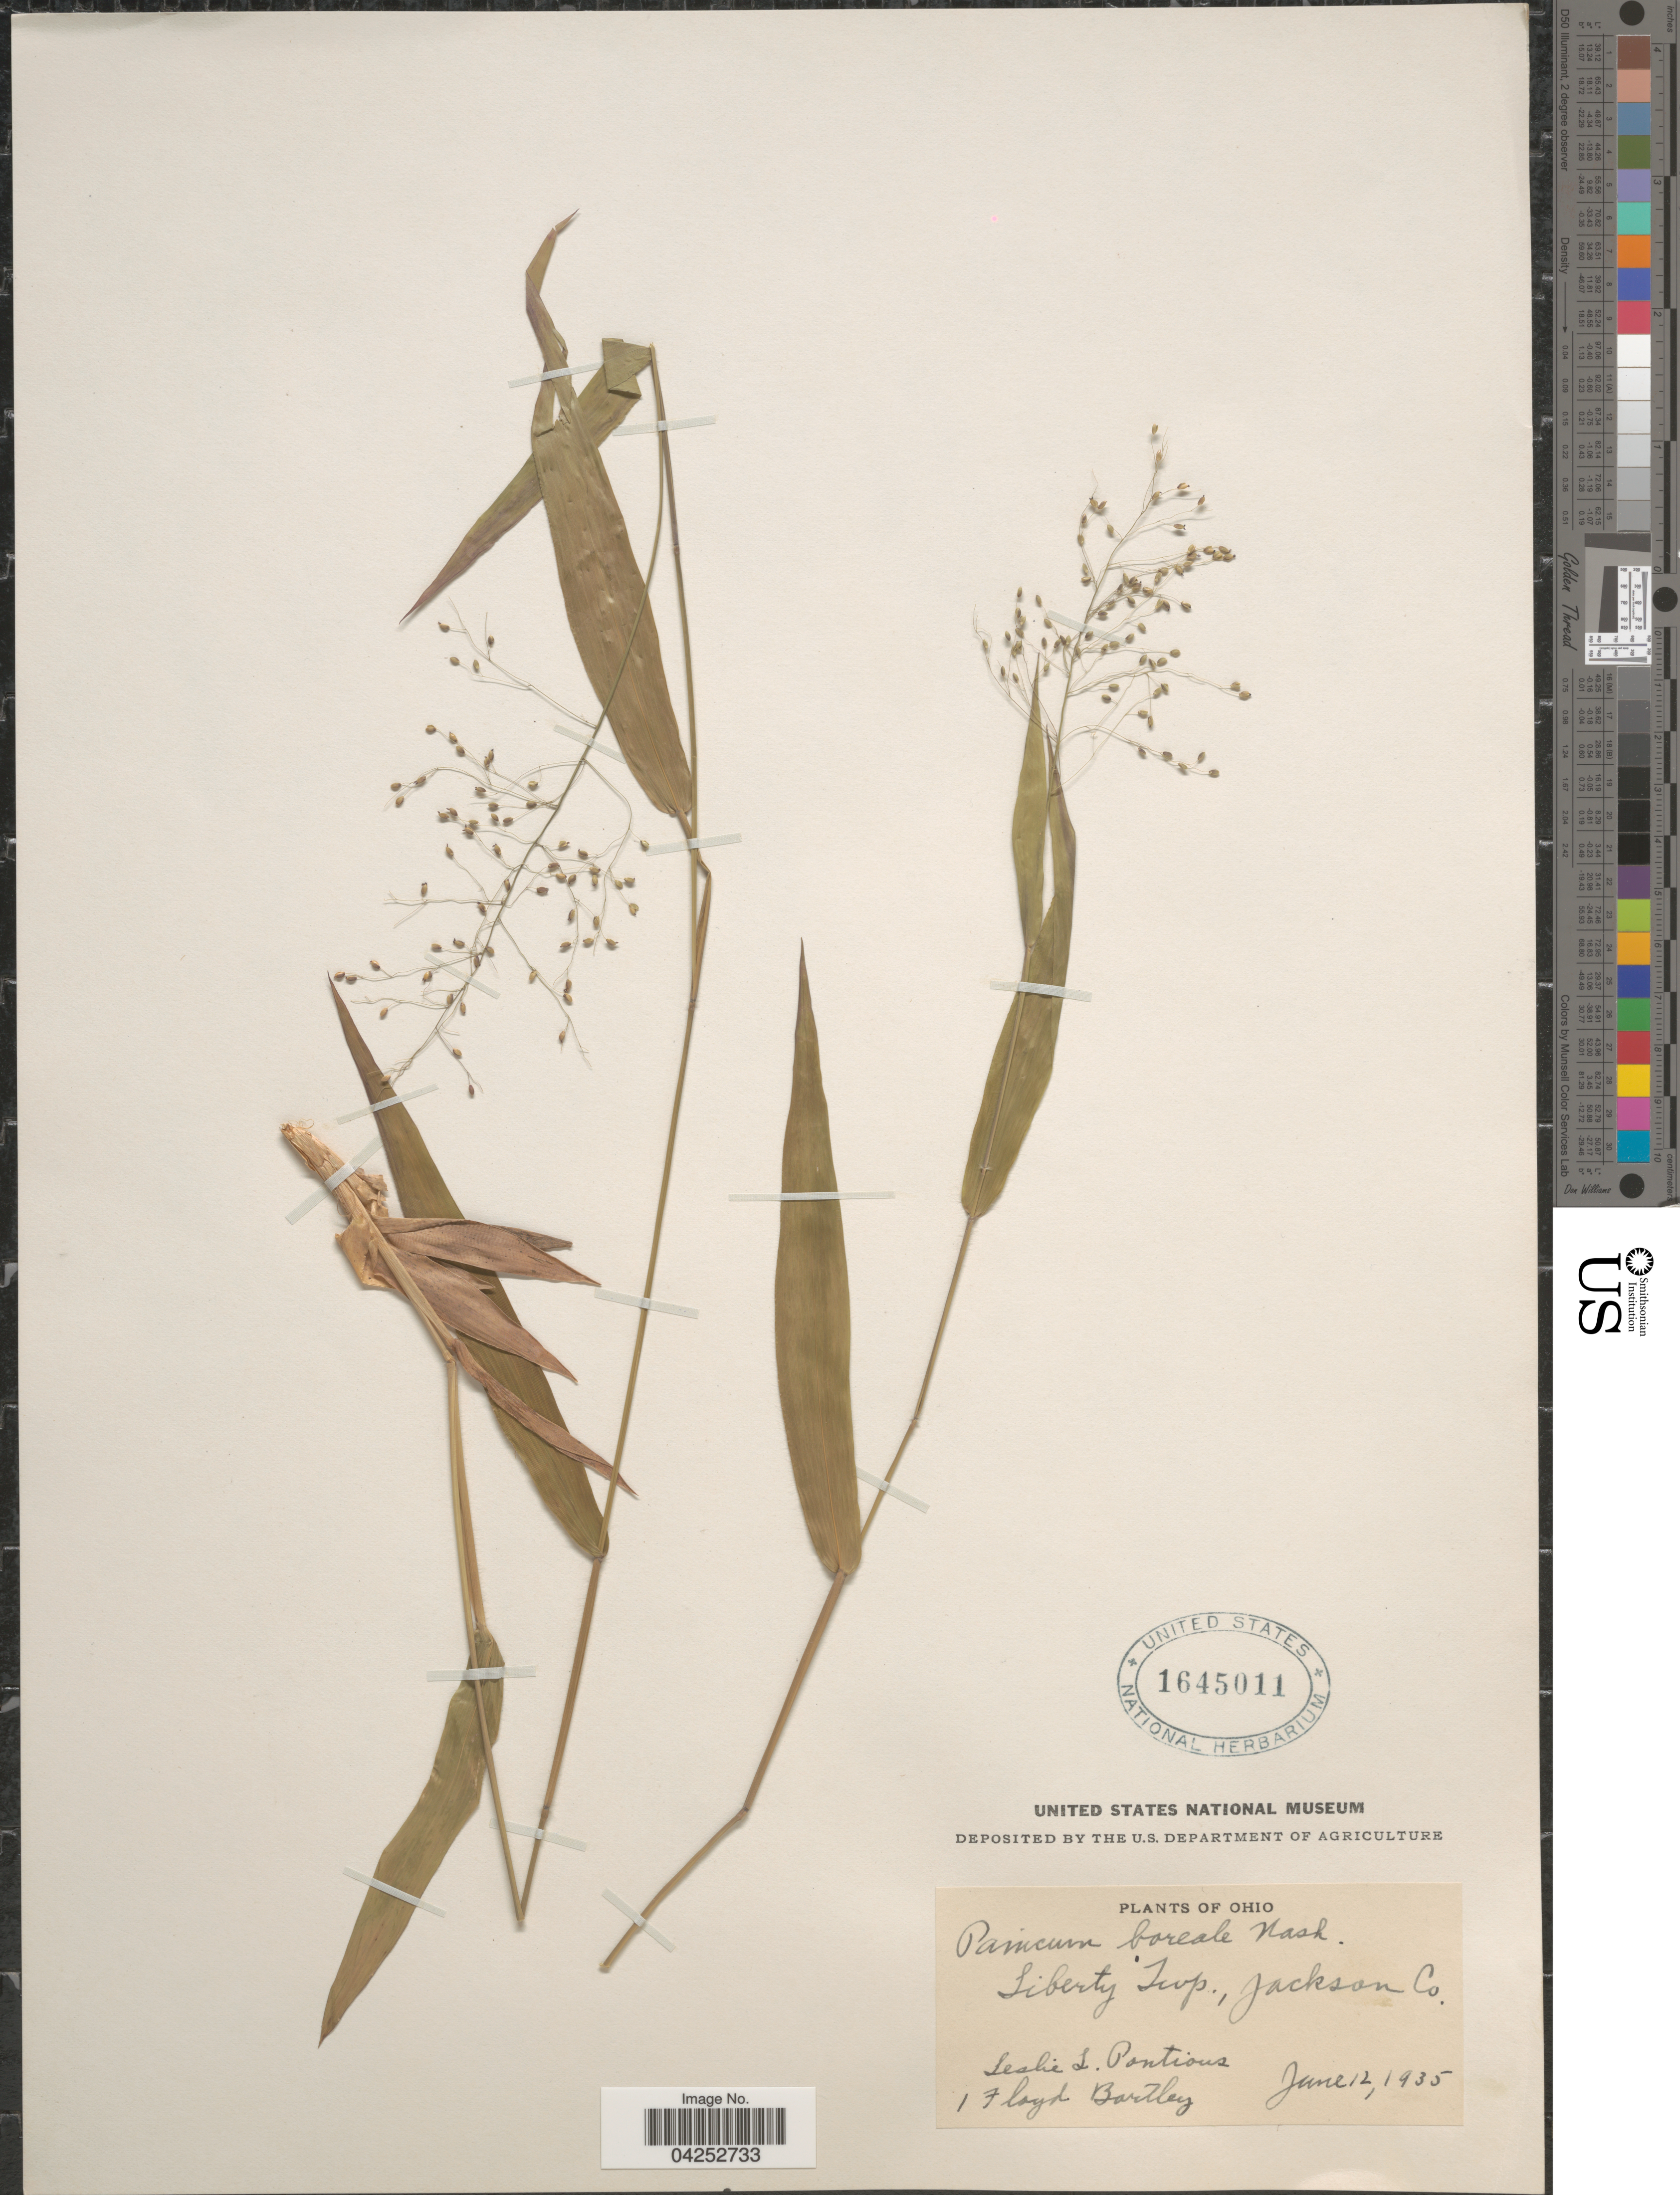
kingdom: Plantae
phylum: Tracheophyta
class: Liliopsida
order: Poales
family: Poaceae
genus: Dichanthelium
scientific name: Dichanthelium boreale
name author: (Nash) Freckmann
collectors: L. L. Pontious & F. Bartley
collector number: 1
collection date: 1935-06-12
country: United States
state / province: Ohio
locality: Liberty Twp., Jackson Co.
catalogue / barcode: US 1645011